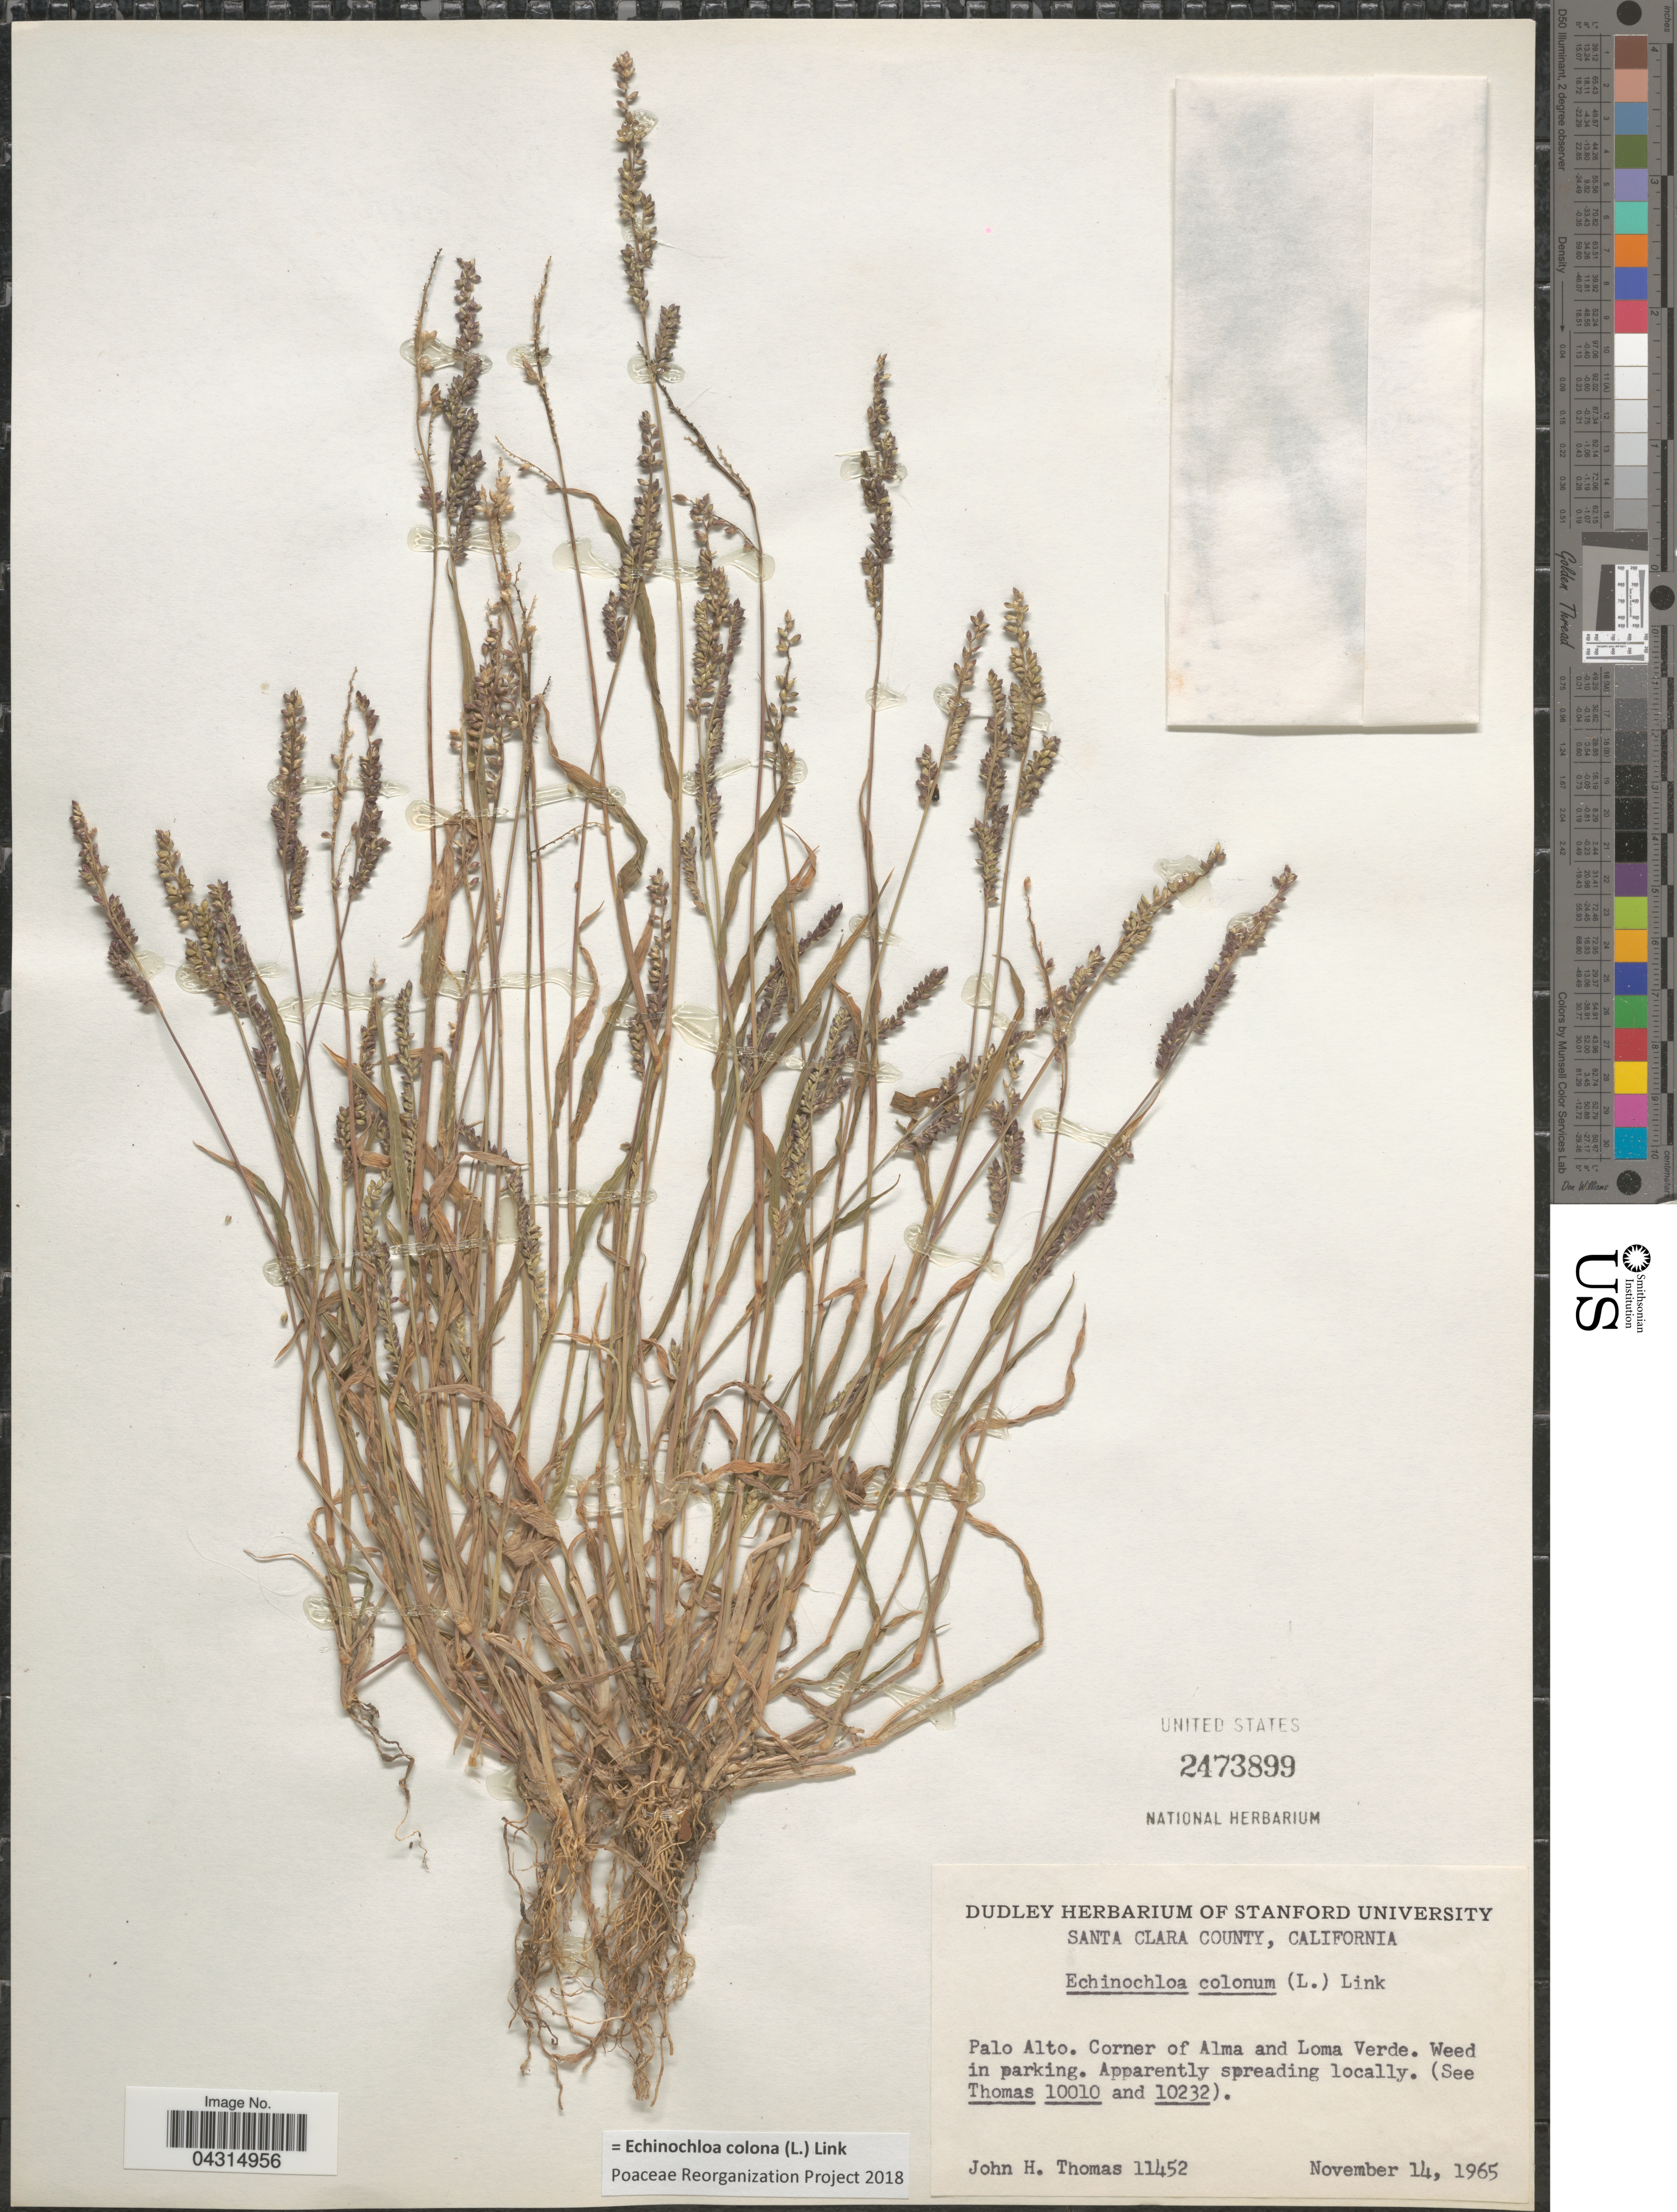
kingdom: Plantae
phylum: Tracheophyta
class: Liliopsida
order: Poales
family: Poaceae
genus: Echinochloa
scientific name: Echinochloa colona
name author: (L.) Link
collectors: J. H. Thomas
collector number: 11452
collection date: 1965-11-14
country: United States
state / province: California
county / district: Santa Clara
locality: Santa Clara County. Palo Alto. Corner of Alma and Loma Verde.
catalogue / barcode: US 2473899